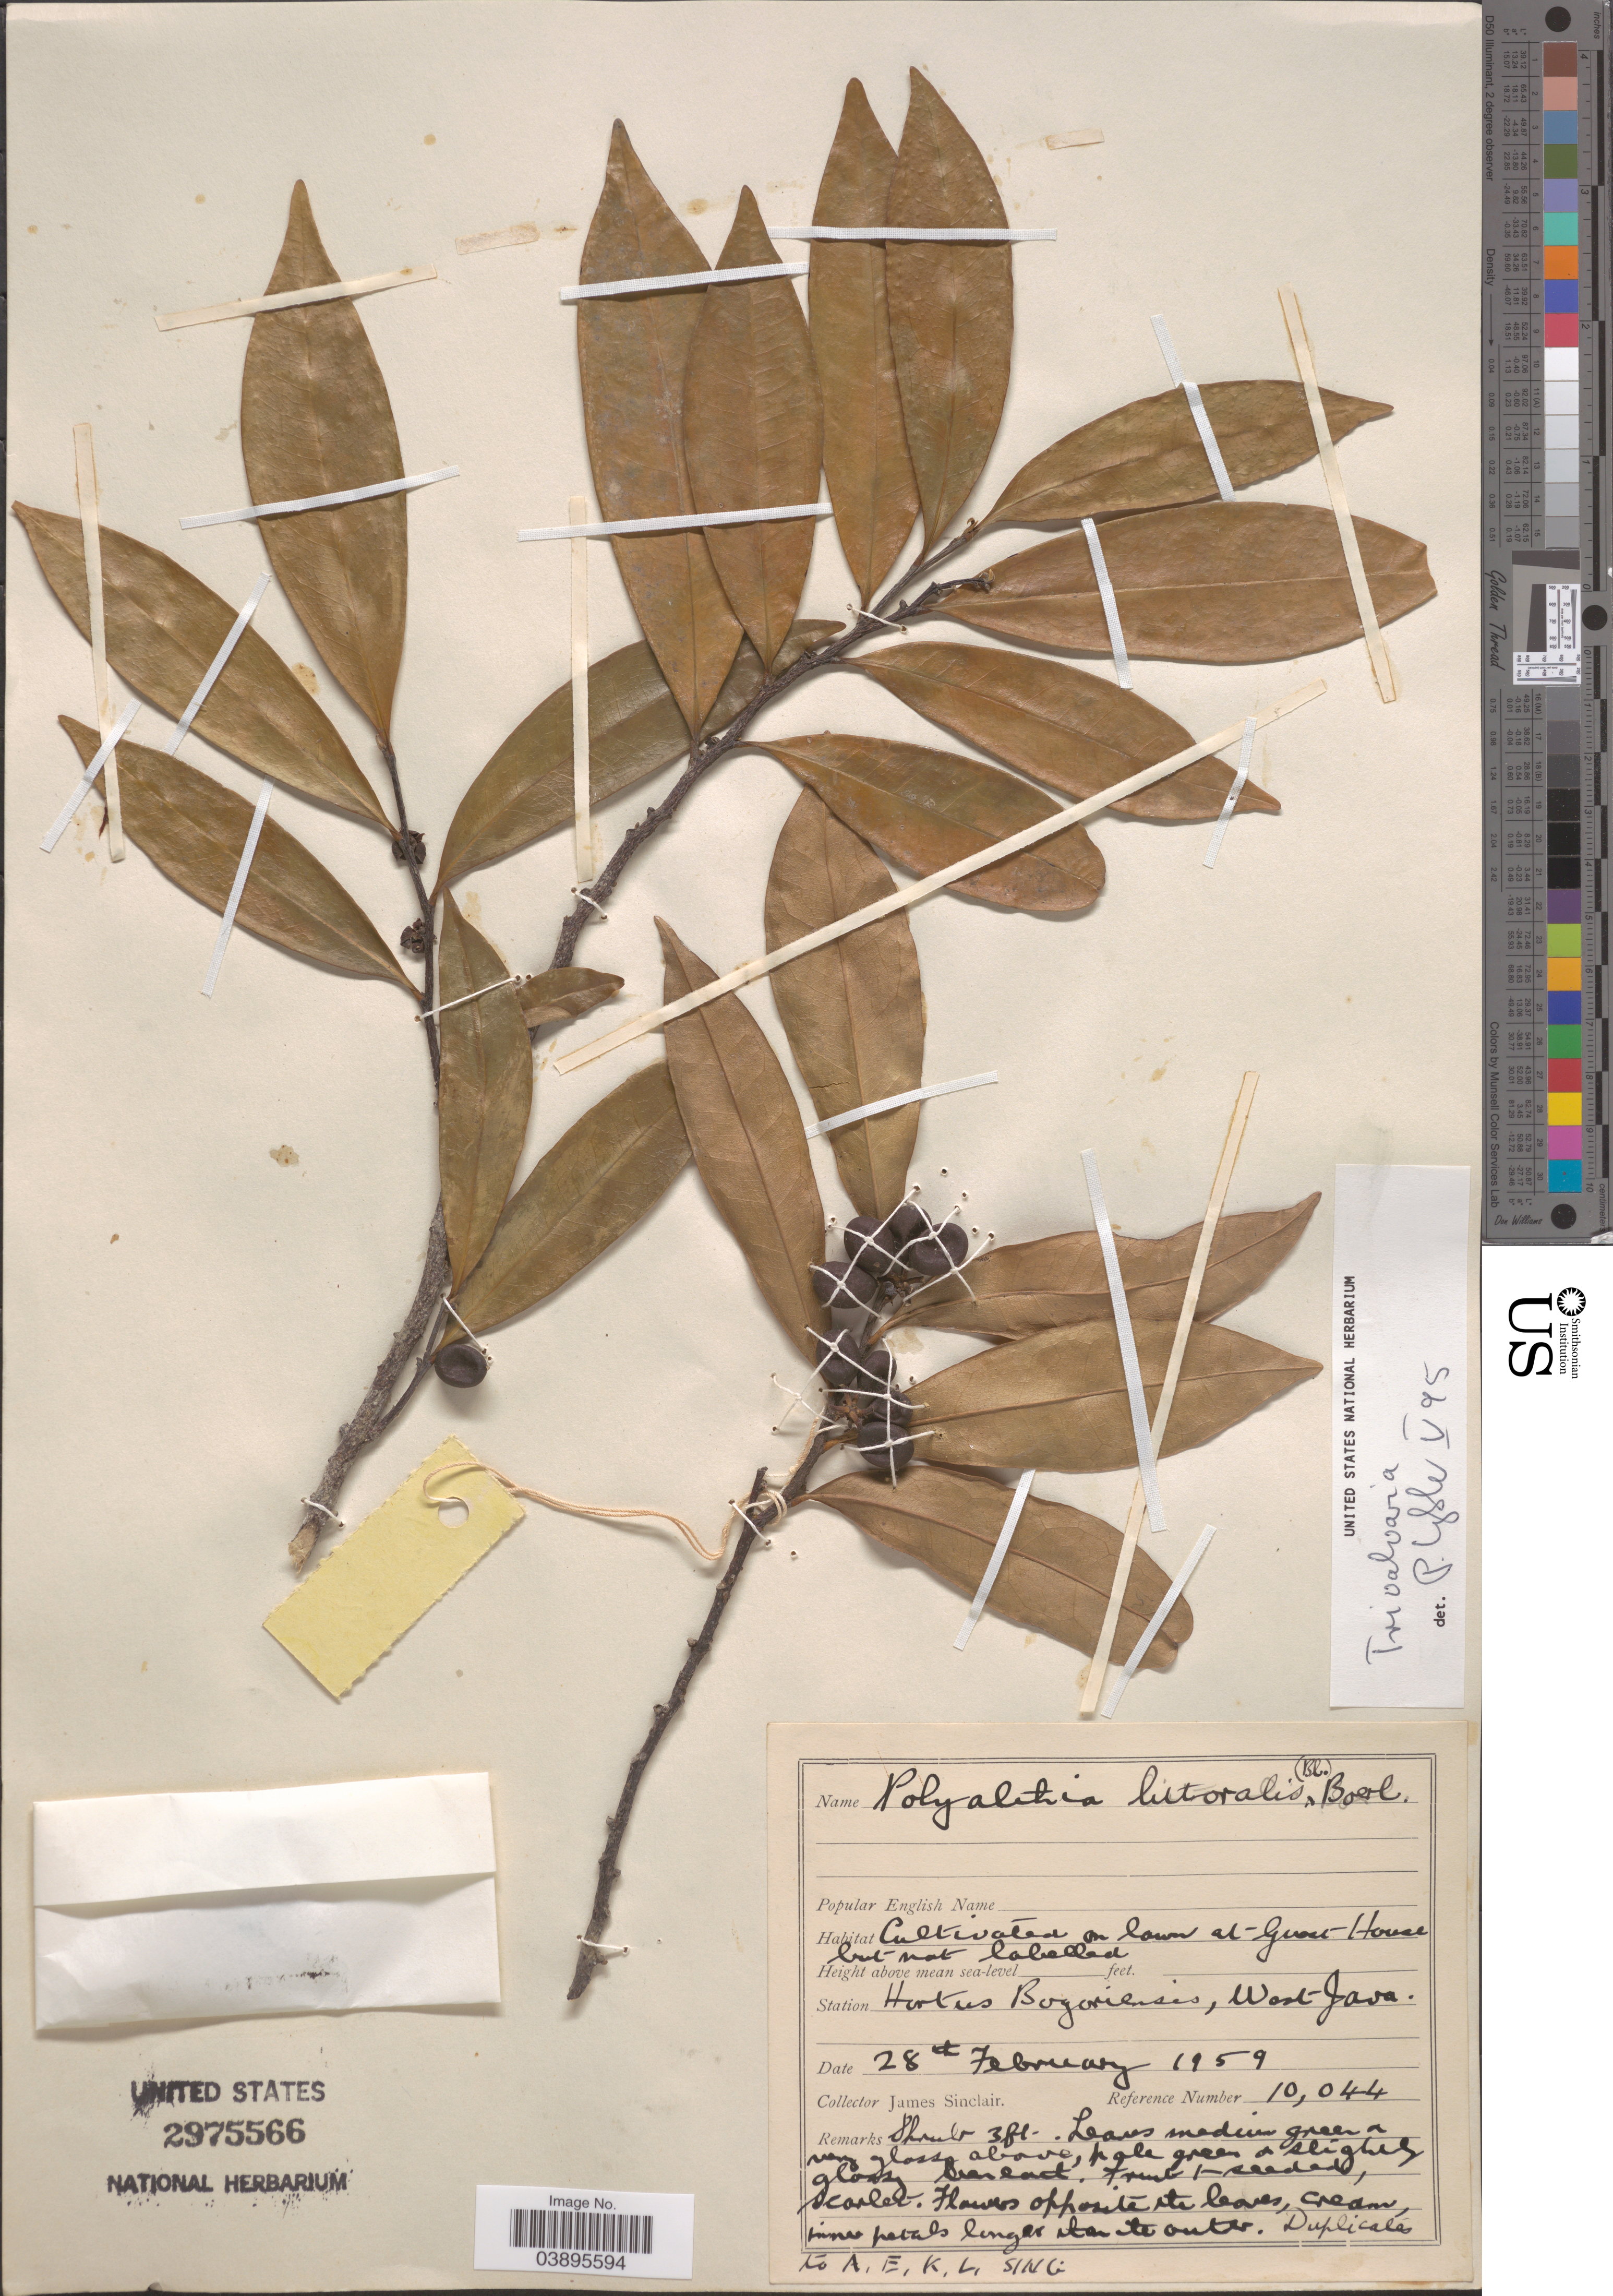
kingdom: Plantae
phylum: Tracheophyta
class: Magnoliopsida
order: Magnoliales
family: Annonaceae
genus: Trivalvaria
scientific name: Trivalvaria sp.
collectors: J. Sinclair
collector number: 10044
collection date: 1959-02-28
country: Indonesia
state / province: Java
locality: Station Hortus Bogoriensis, West-Java.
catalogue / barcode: US 2975566